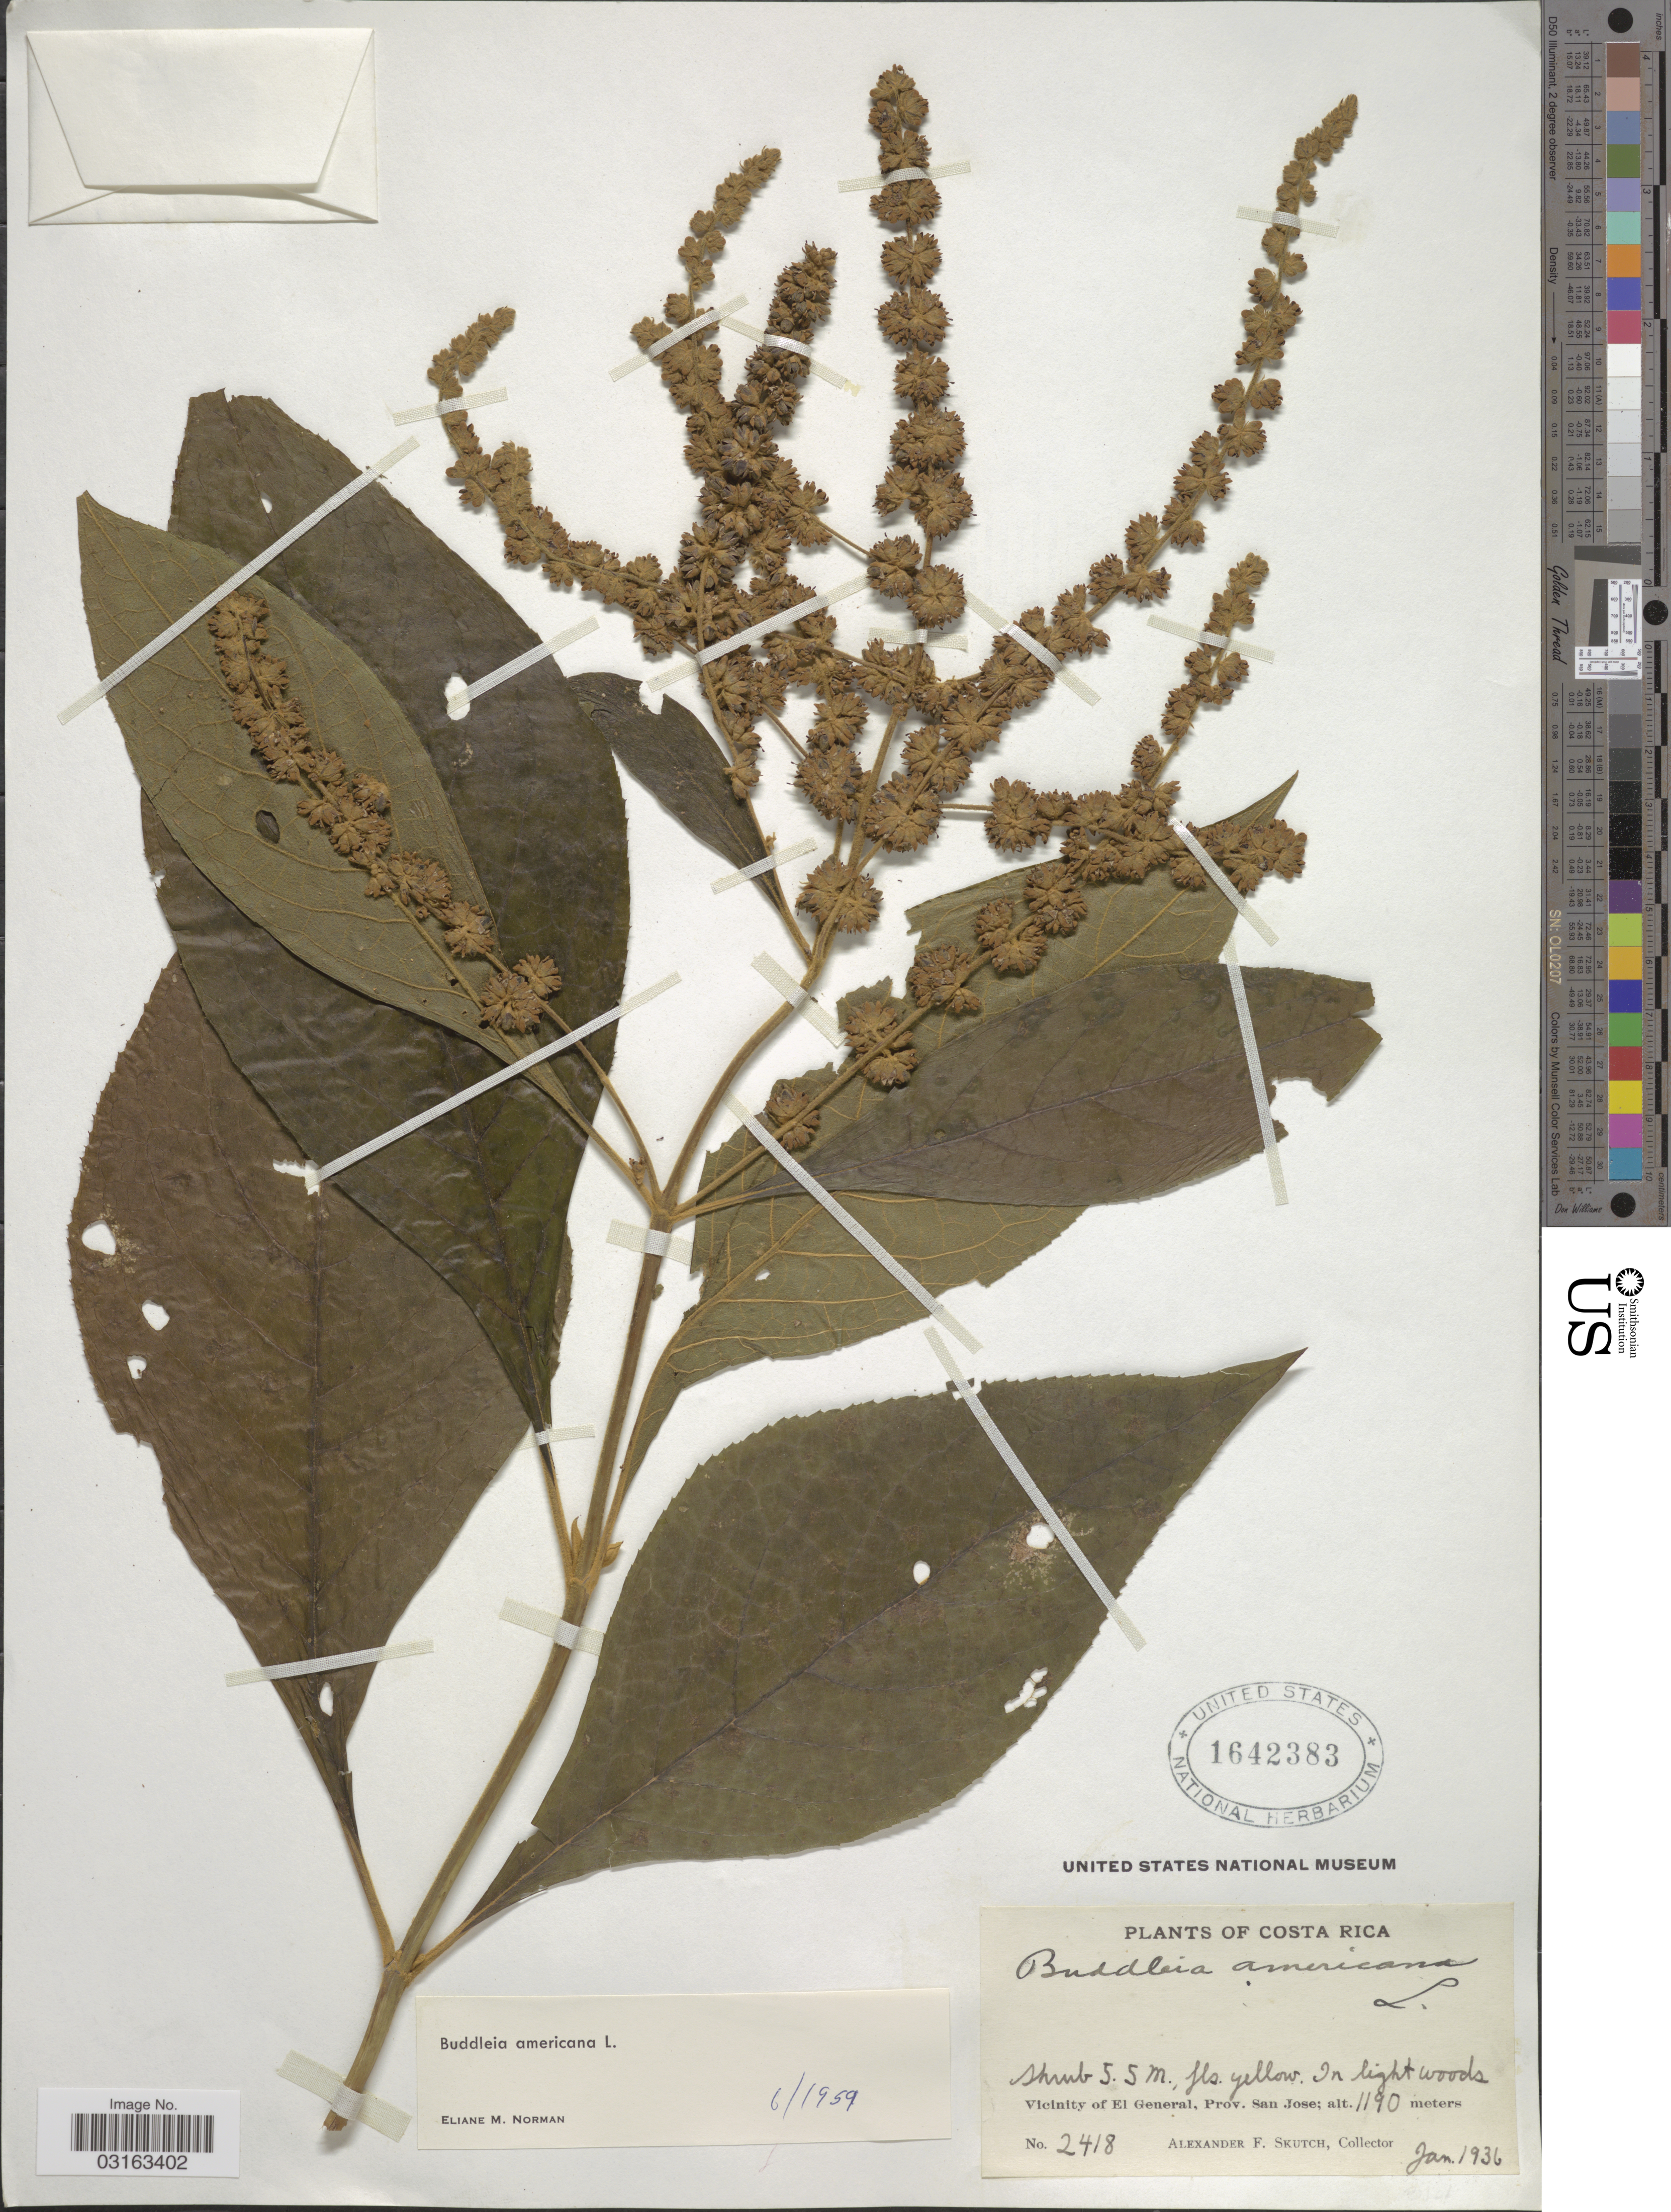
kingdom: Plantae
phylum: Tracheophyta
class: Magnoliopsida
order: Lamiales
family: Scrophulariaceae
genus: Buddleja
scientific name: Buddleja americana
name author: L.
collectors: A. F. Skutch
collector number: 2418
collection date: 1936-01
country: Costa Rica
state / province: San José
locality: Vicinity of El General.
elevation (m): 1190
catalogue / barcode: US 1642383